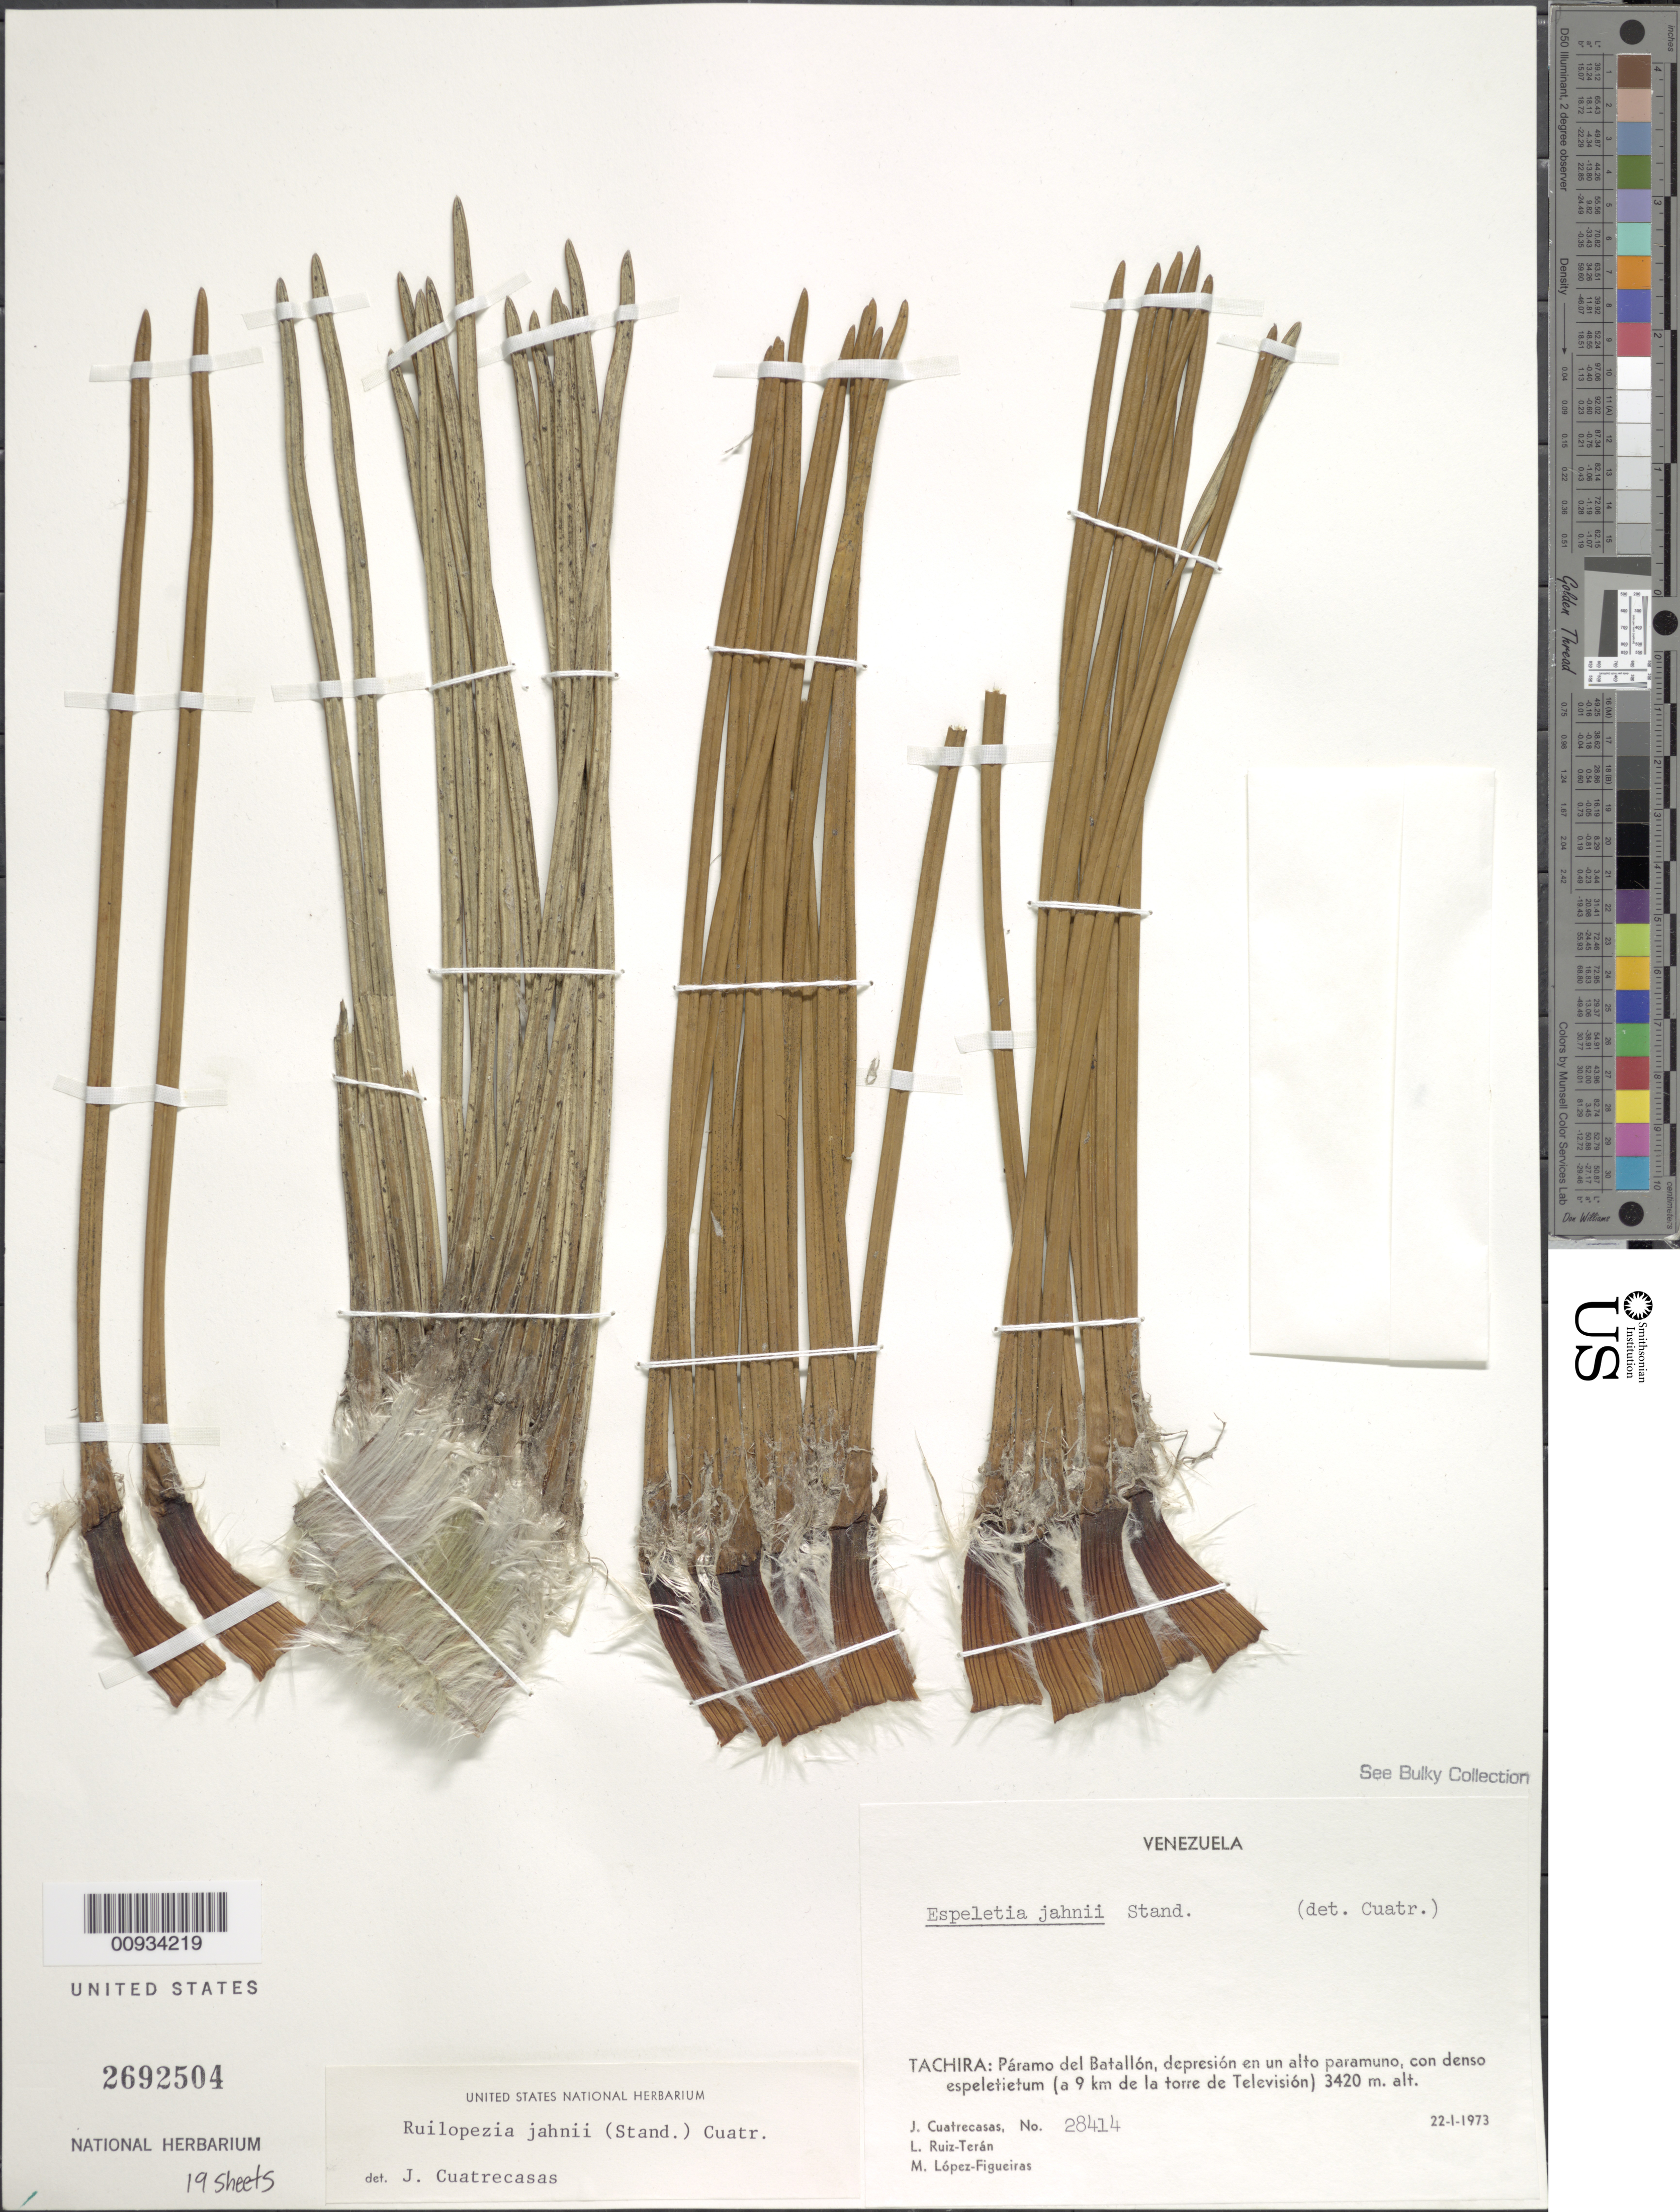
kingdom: Plantae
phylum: Tracheophyta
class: Magnoliopsida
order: Asterales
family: Asteraceae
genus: Ruilopezia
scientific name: Ruilopezia jahnii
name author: (Standl.) Cuatrec.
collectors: J. Cuatrecasas, L. E. Ruíz-Terán & M. López Figueiras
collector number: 28414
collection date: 1973-01-22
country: Venezuela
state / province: Tachira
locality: Paramo del Batallon (a 9 km de la torre de Television)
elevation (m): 3420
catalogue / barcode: US 2692504